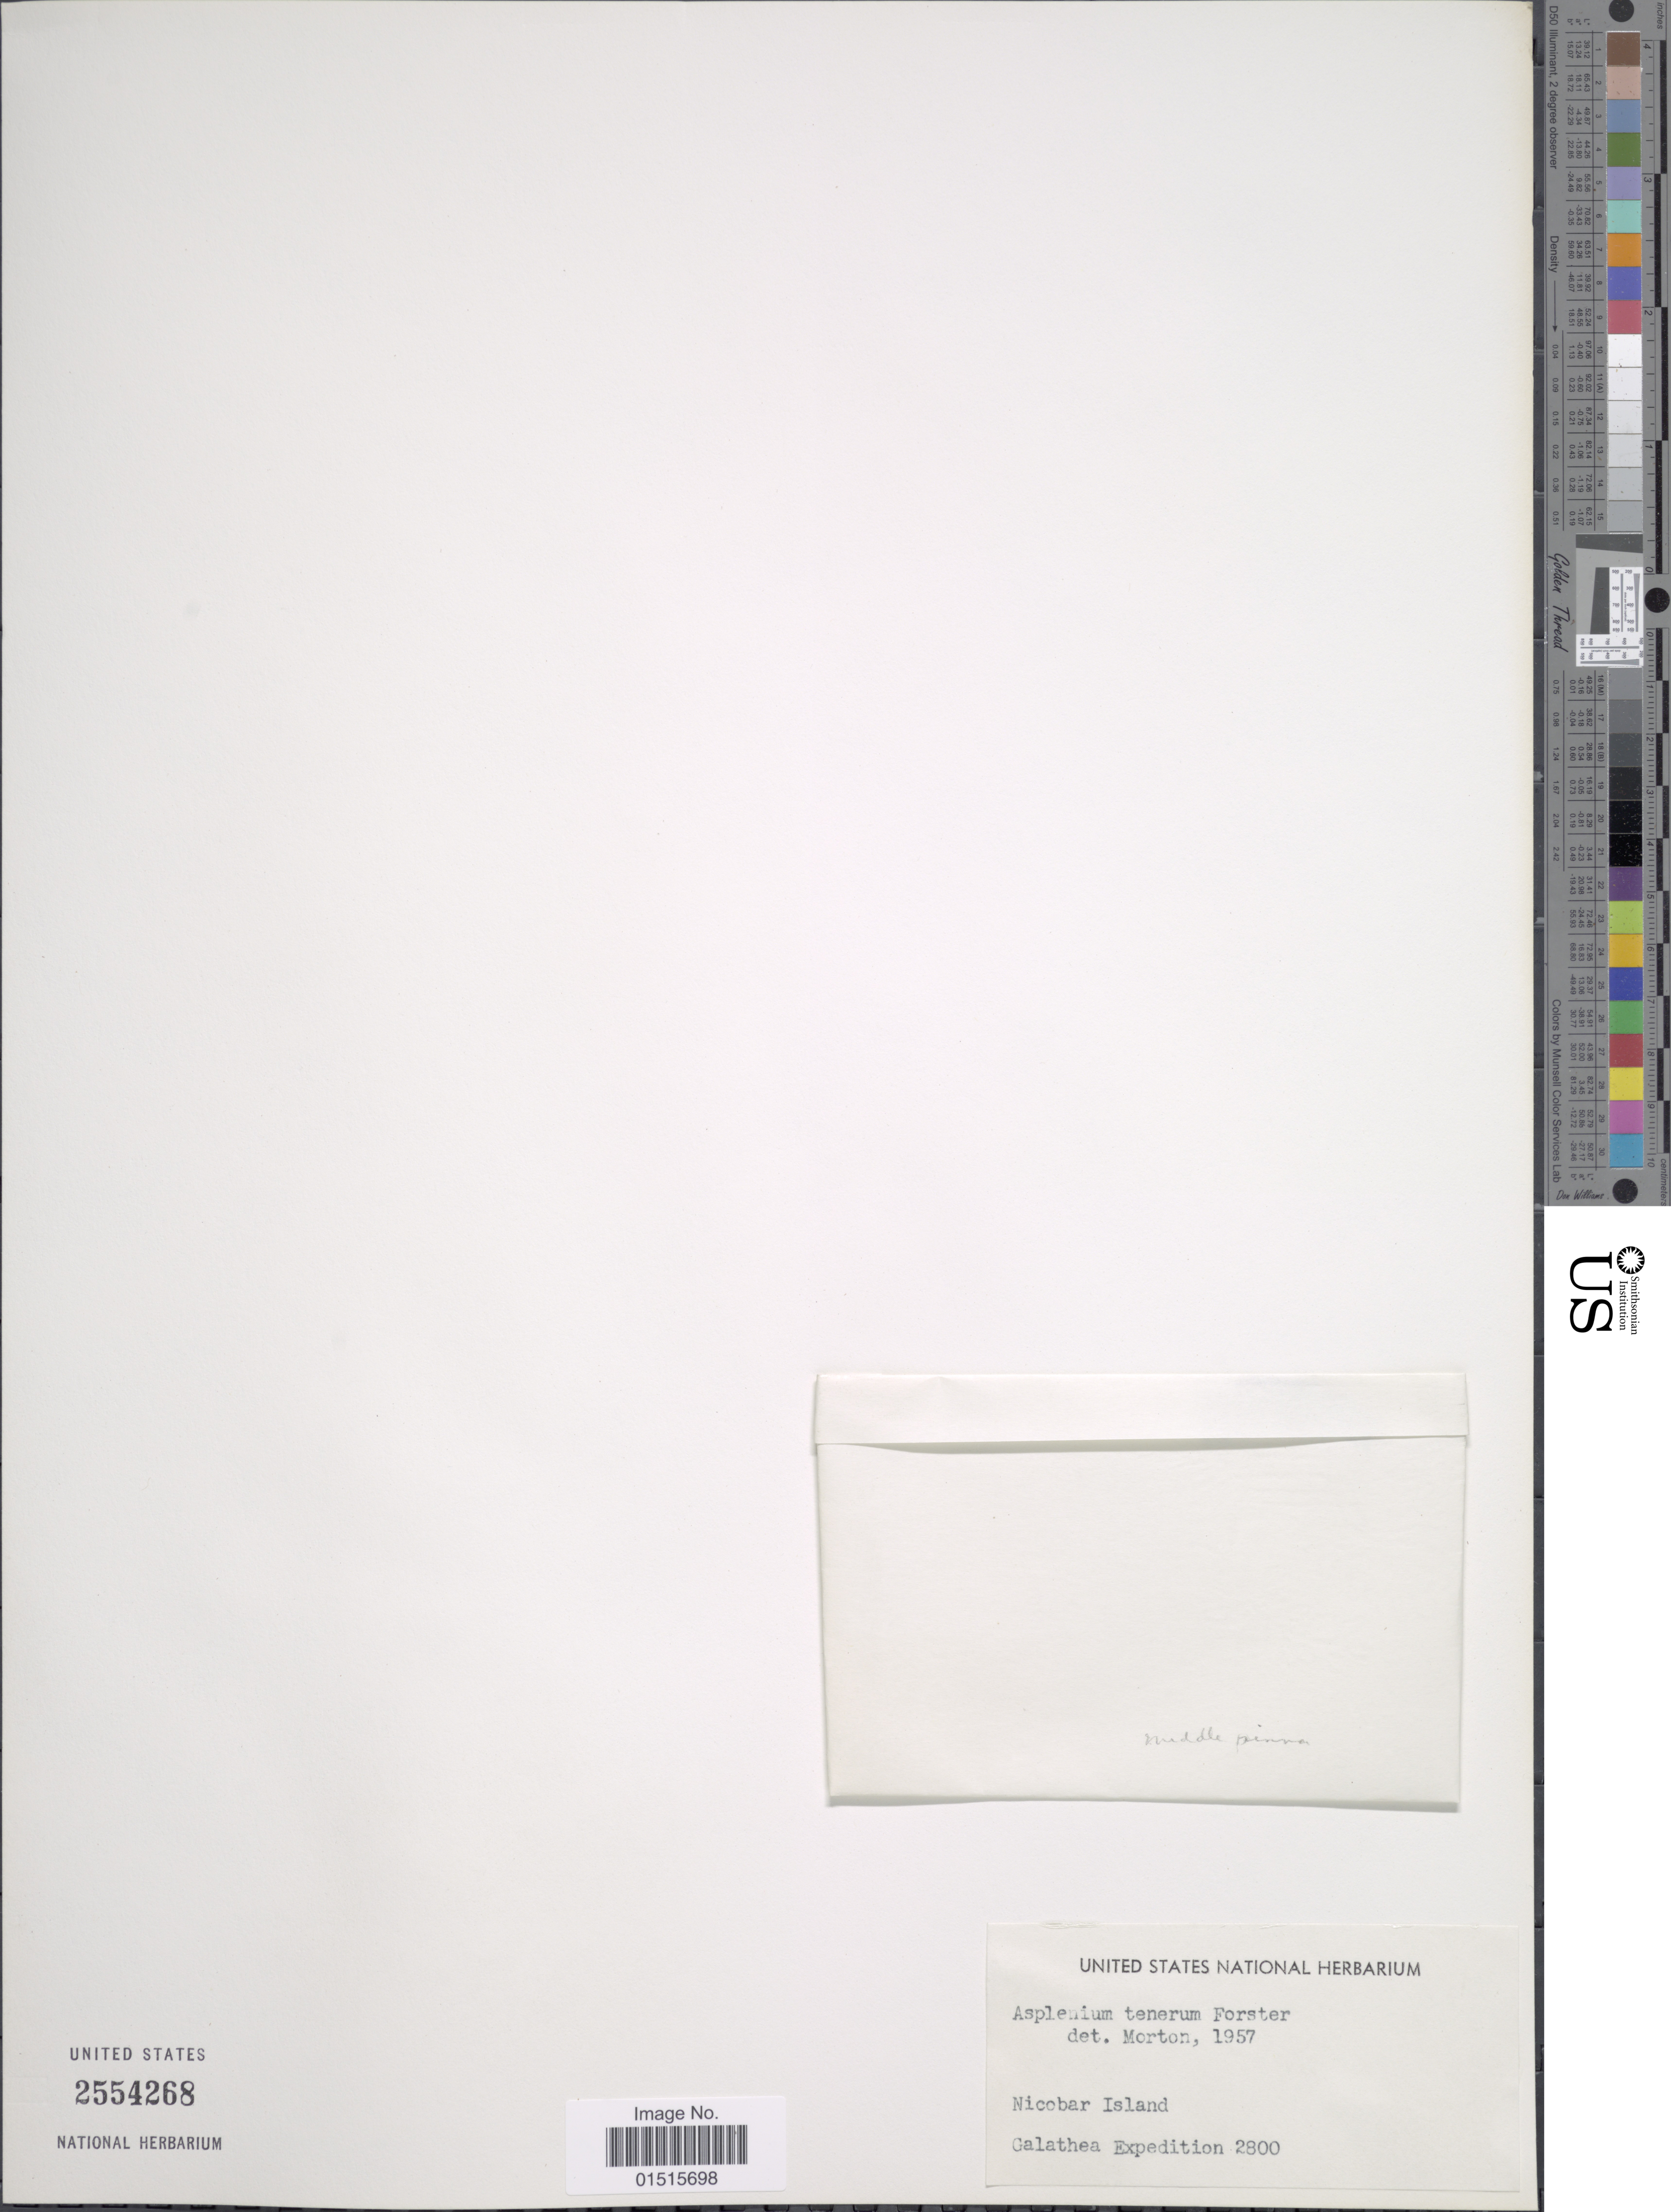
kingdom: Plantae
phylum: Tracheophyta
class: Polypodiopsida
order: Polypodiales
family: Aspleniaceae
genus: Asplenium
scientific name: Asplenium tenerum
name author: G. Forst.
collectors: Galathea Expedition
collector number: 2800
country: India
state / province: Andaman and Nicobar Islands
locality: Nicobar Island.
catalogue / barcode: US 2554268